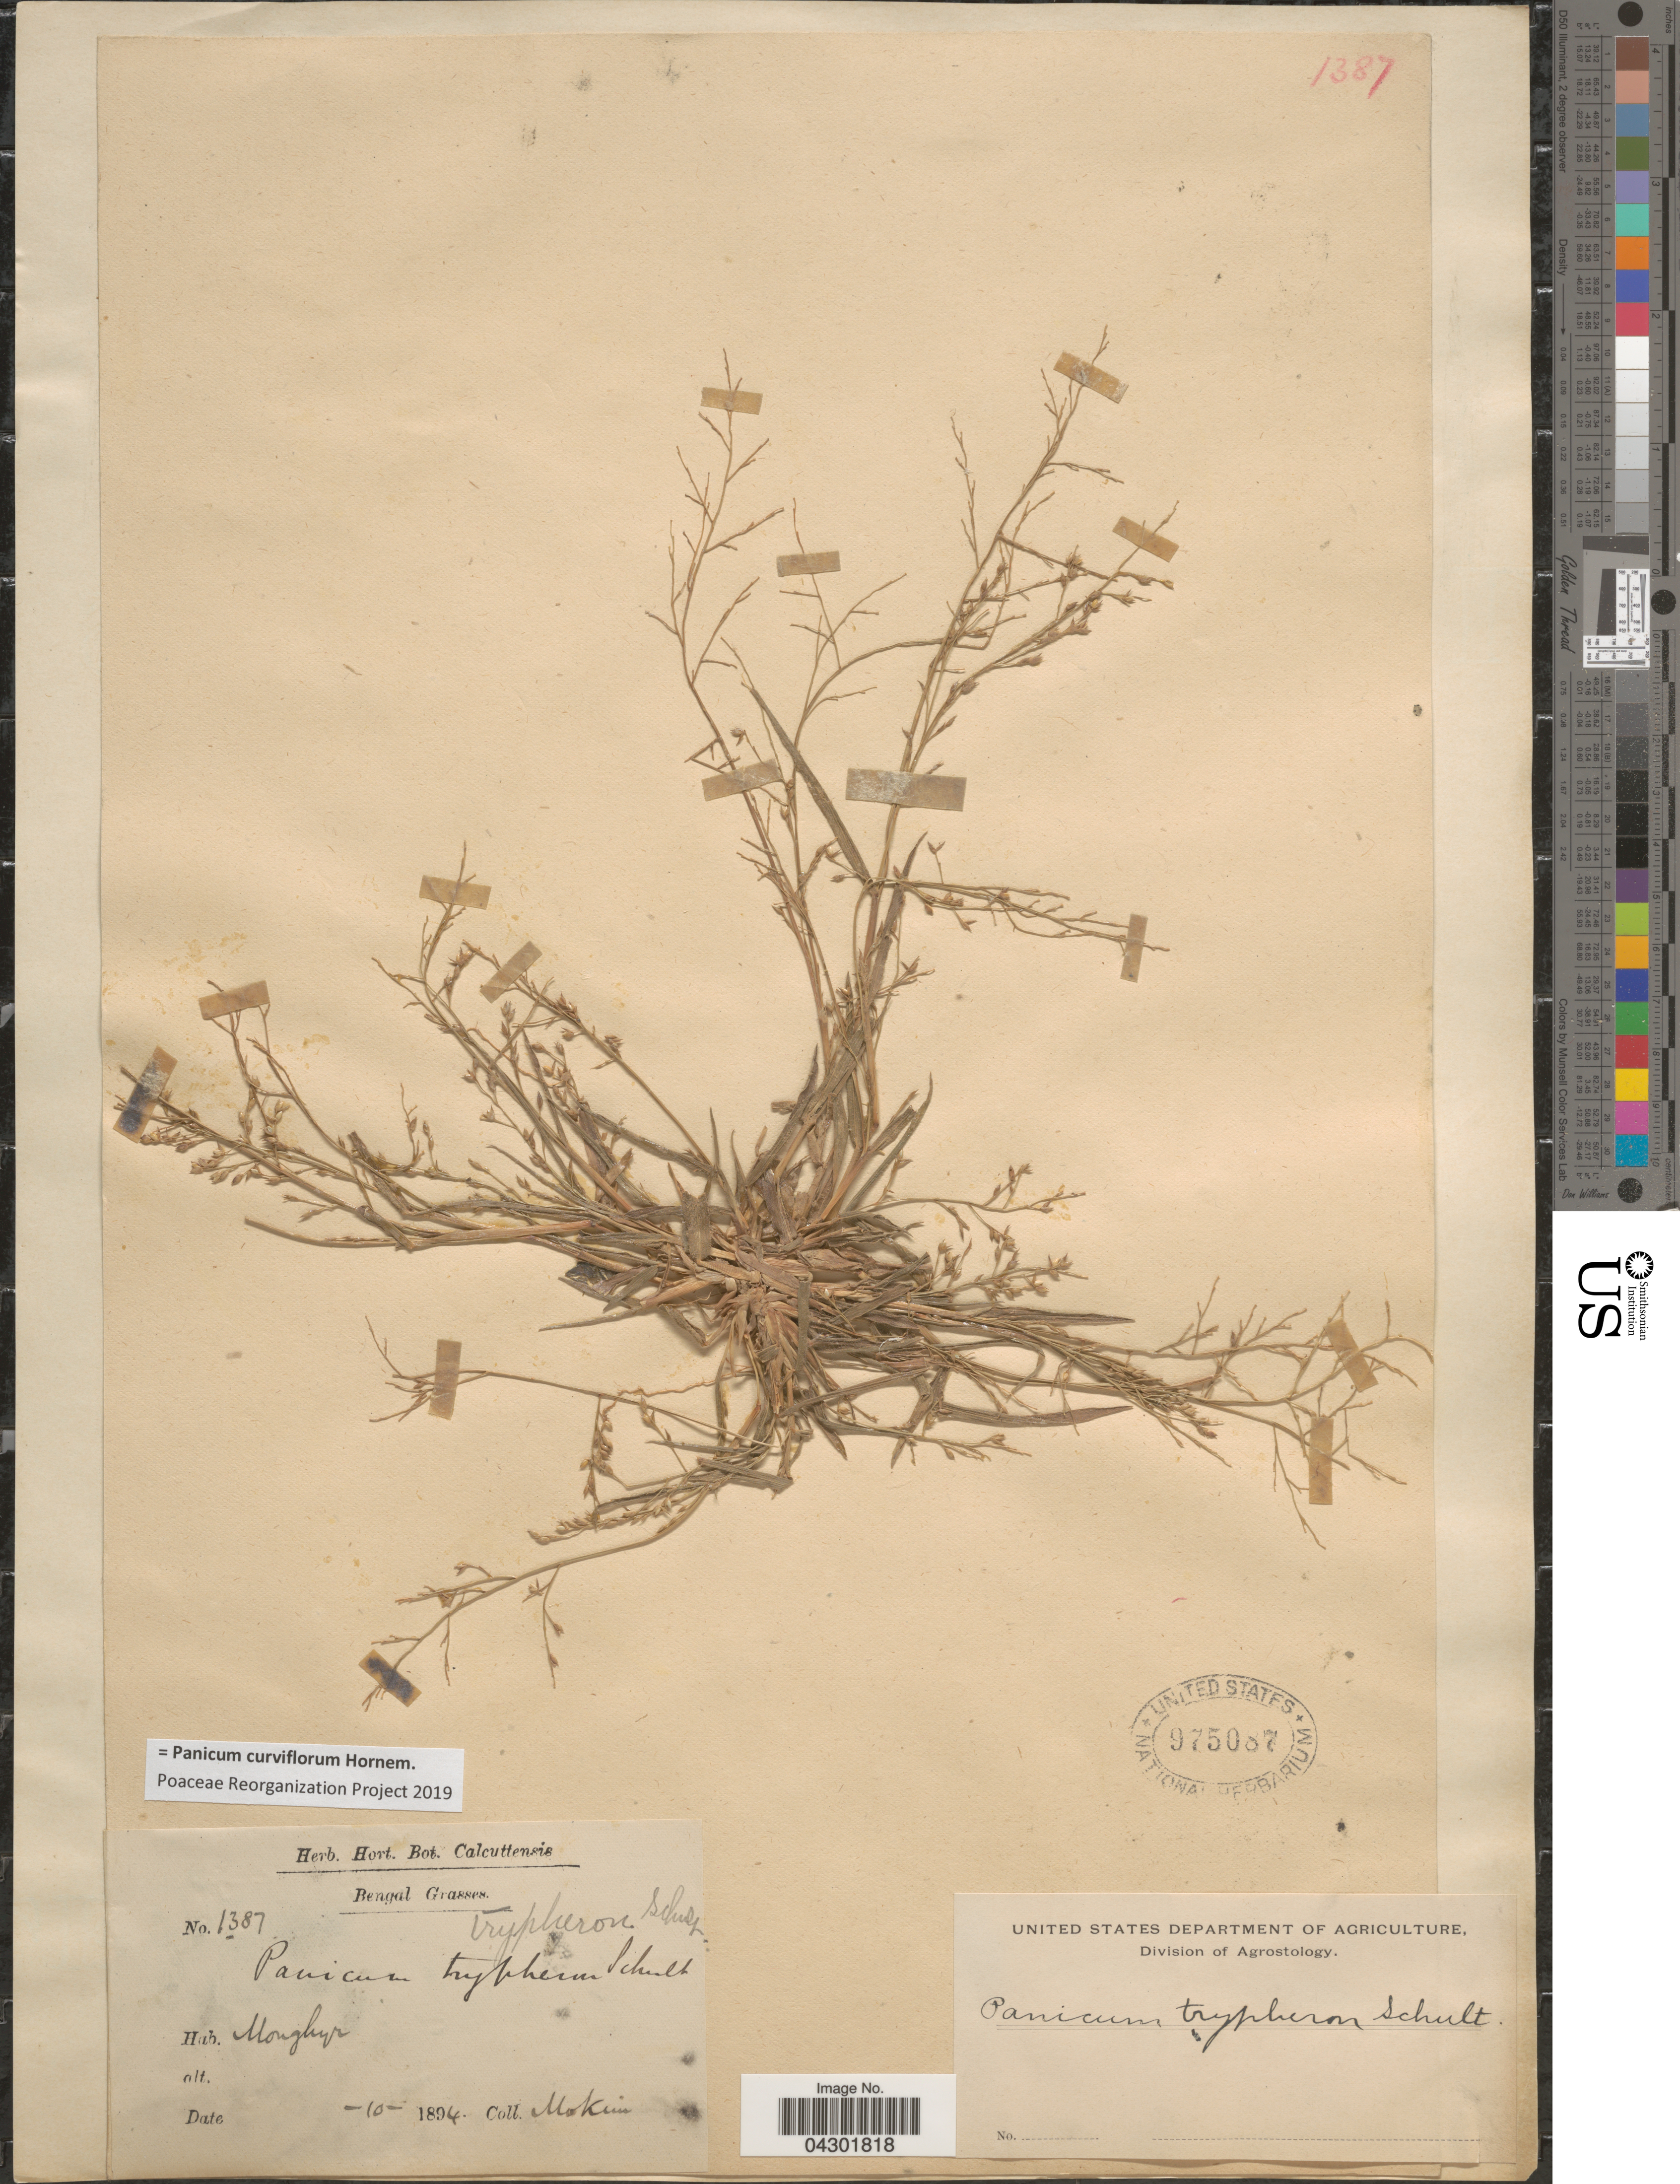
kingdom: Plantae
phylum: Tracheophyta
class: Liliopsida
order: Poales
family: Poaceae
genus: Panicum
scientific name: Panicum curviflorum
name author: Hornem.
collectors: -. Mokim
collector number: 1387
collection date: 1894-10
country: India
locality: Monghyr.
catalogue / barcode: US 975087